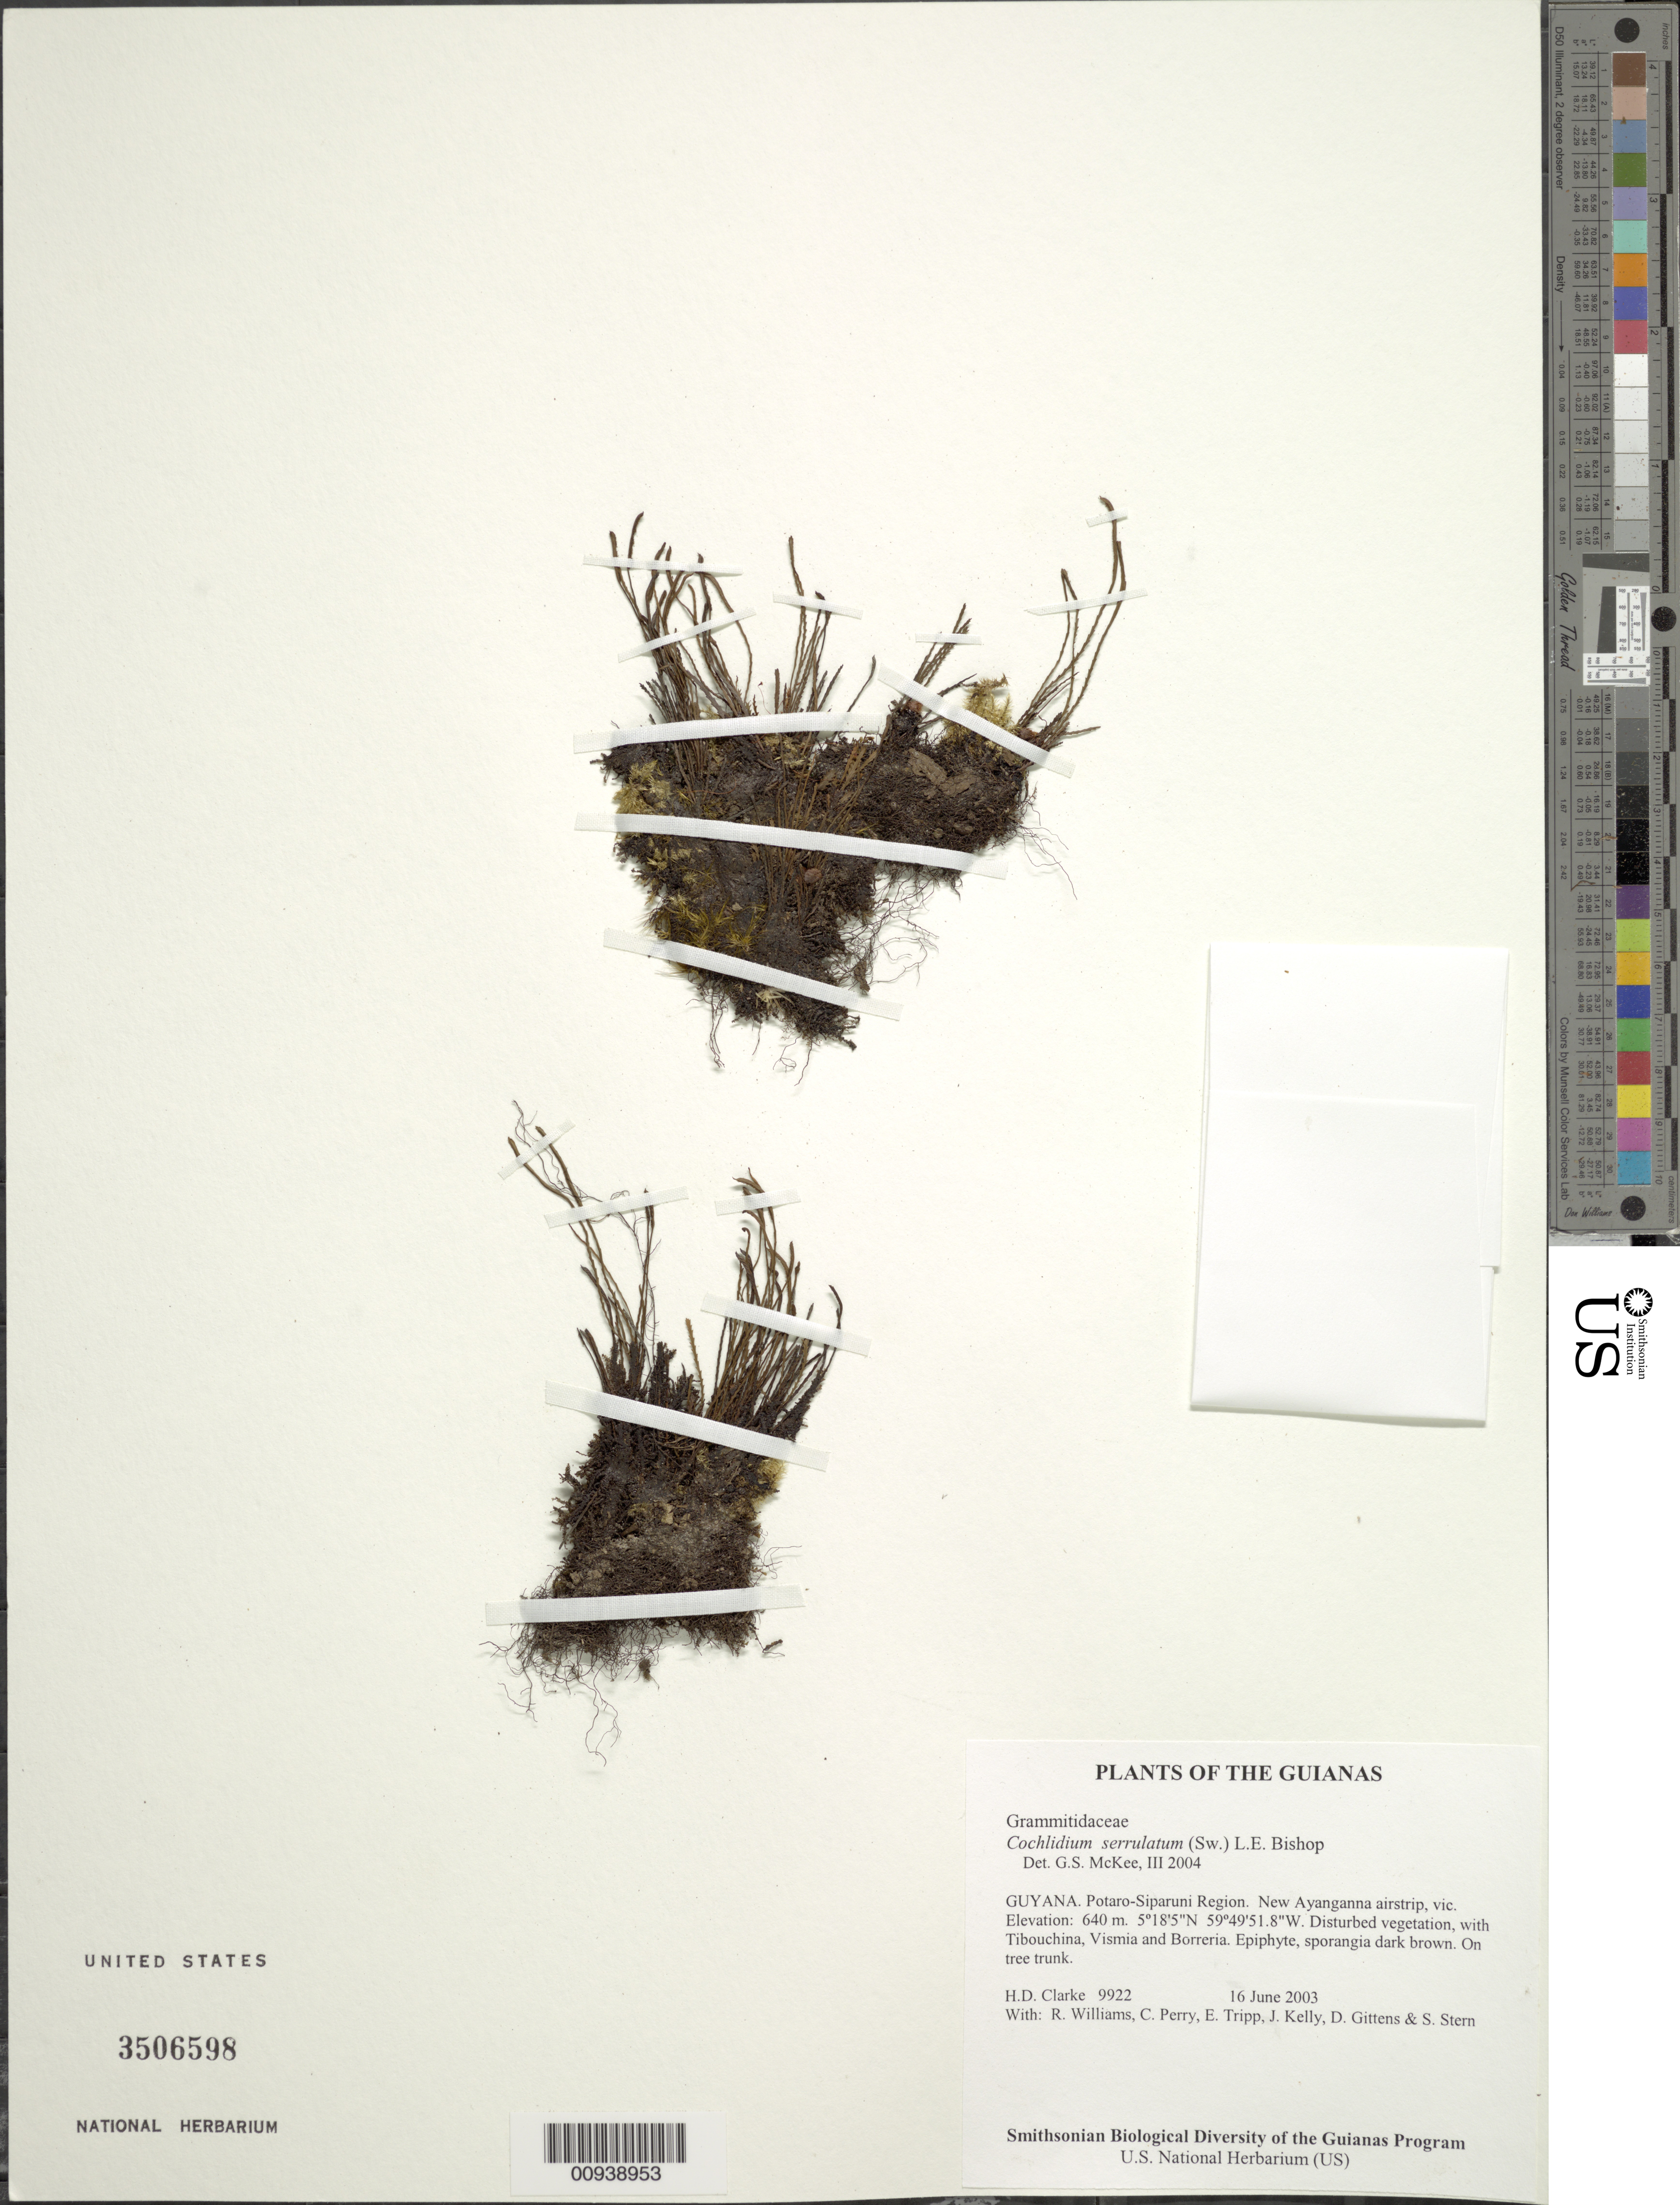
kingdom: Plantae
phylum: Tracheophyta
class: Polypodiopsida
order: Polypodiales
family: Polypodiaceae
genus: Cochlidium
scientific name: Cochlidium serrulatum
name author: (Sw.) L.E. Bishop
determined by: McKee, G. S., (US), NMNH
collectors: H. D. Clarke, R. Williams, C. Perry, E. Tripp, J. Kelly, D. Gittens & S. R. Stern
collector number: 9922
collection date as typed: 16 June 2003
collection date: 2003-06-16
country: Guyana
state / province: Potaro-Siparuni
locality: New Ayanganna airstrip, vic.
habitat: Disturbed vegetation, with Tibouchina, Vismia and Borreria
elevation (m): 640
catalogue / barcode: US 3506598